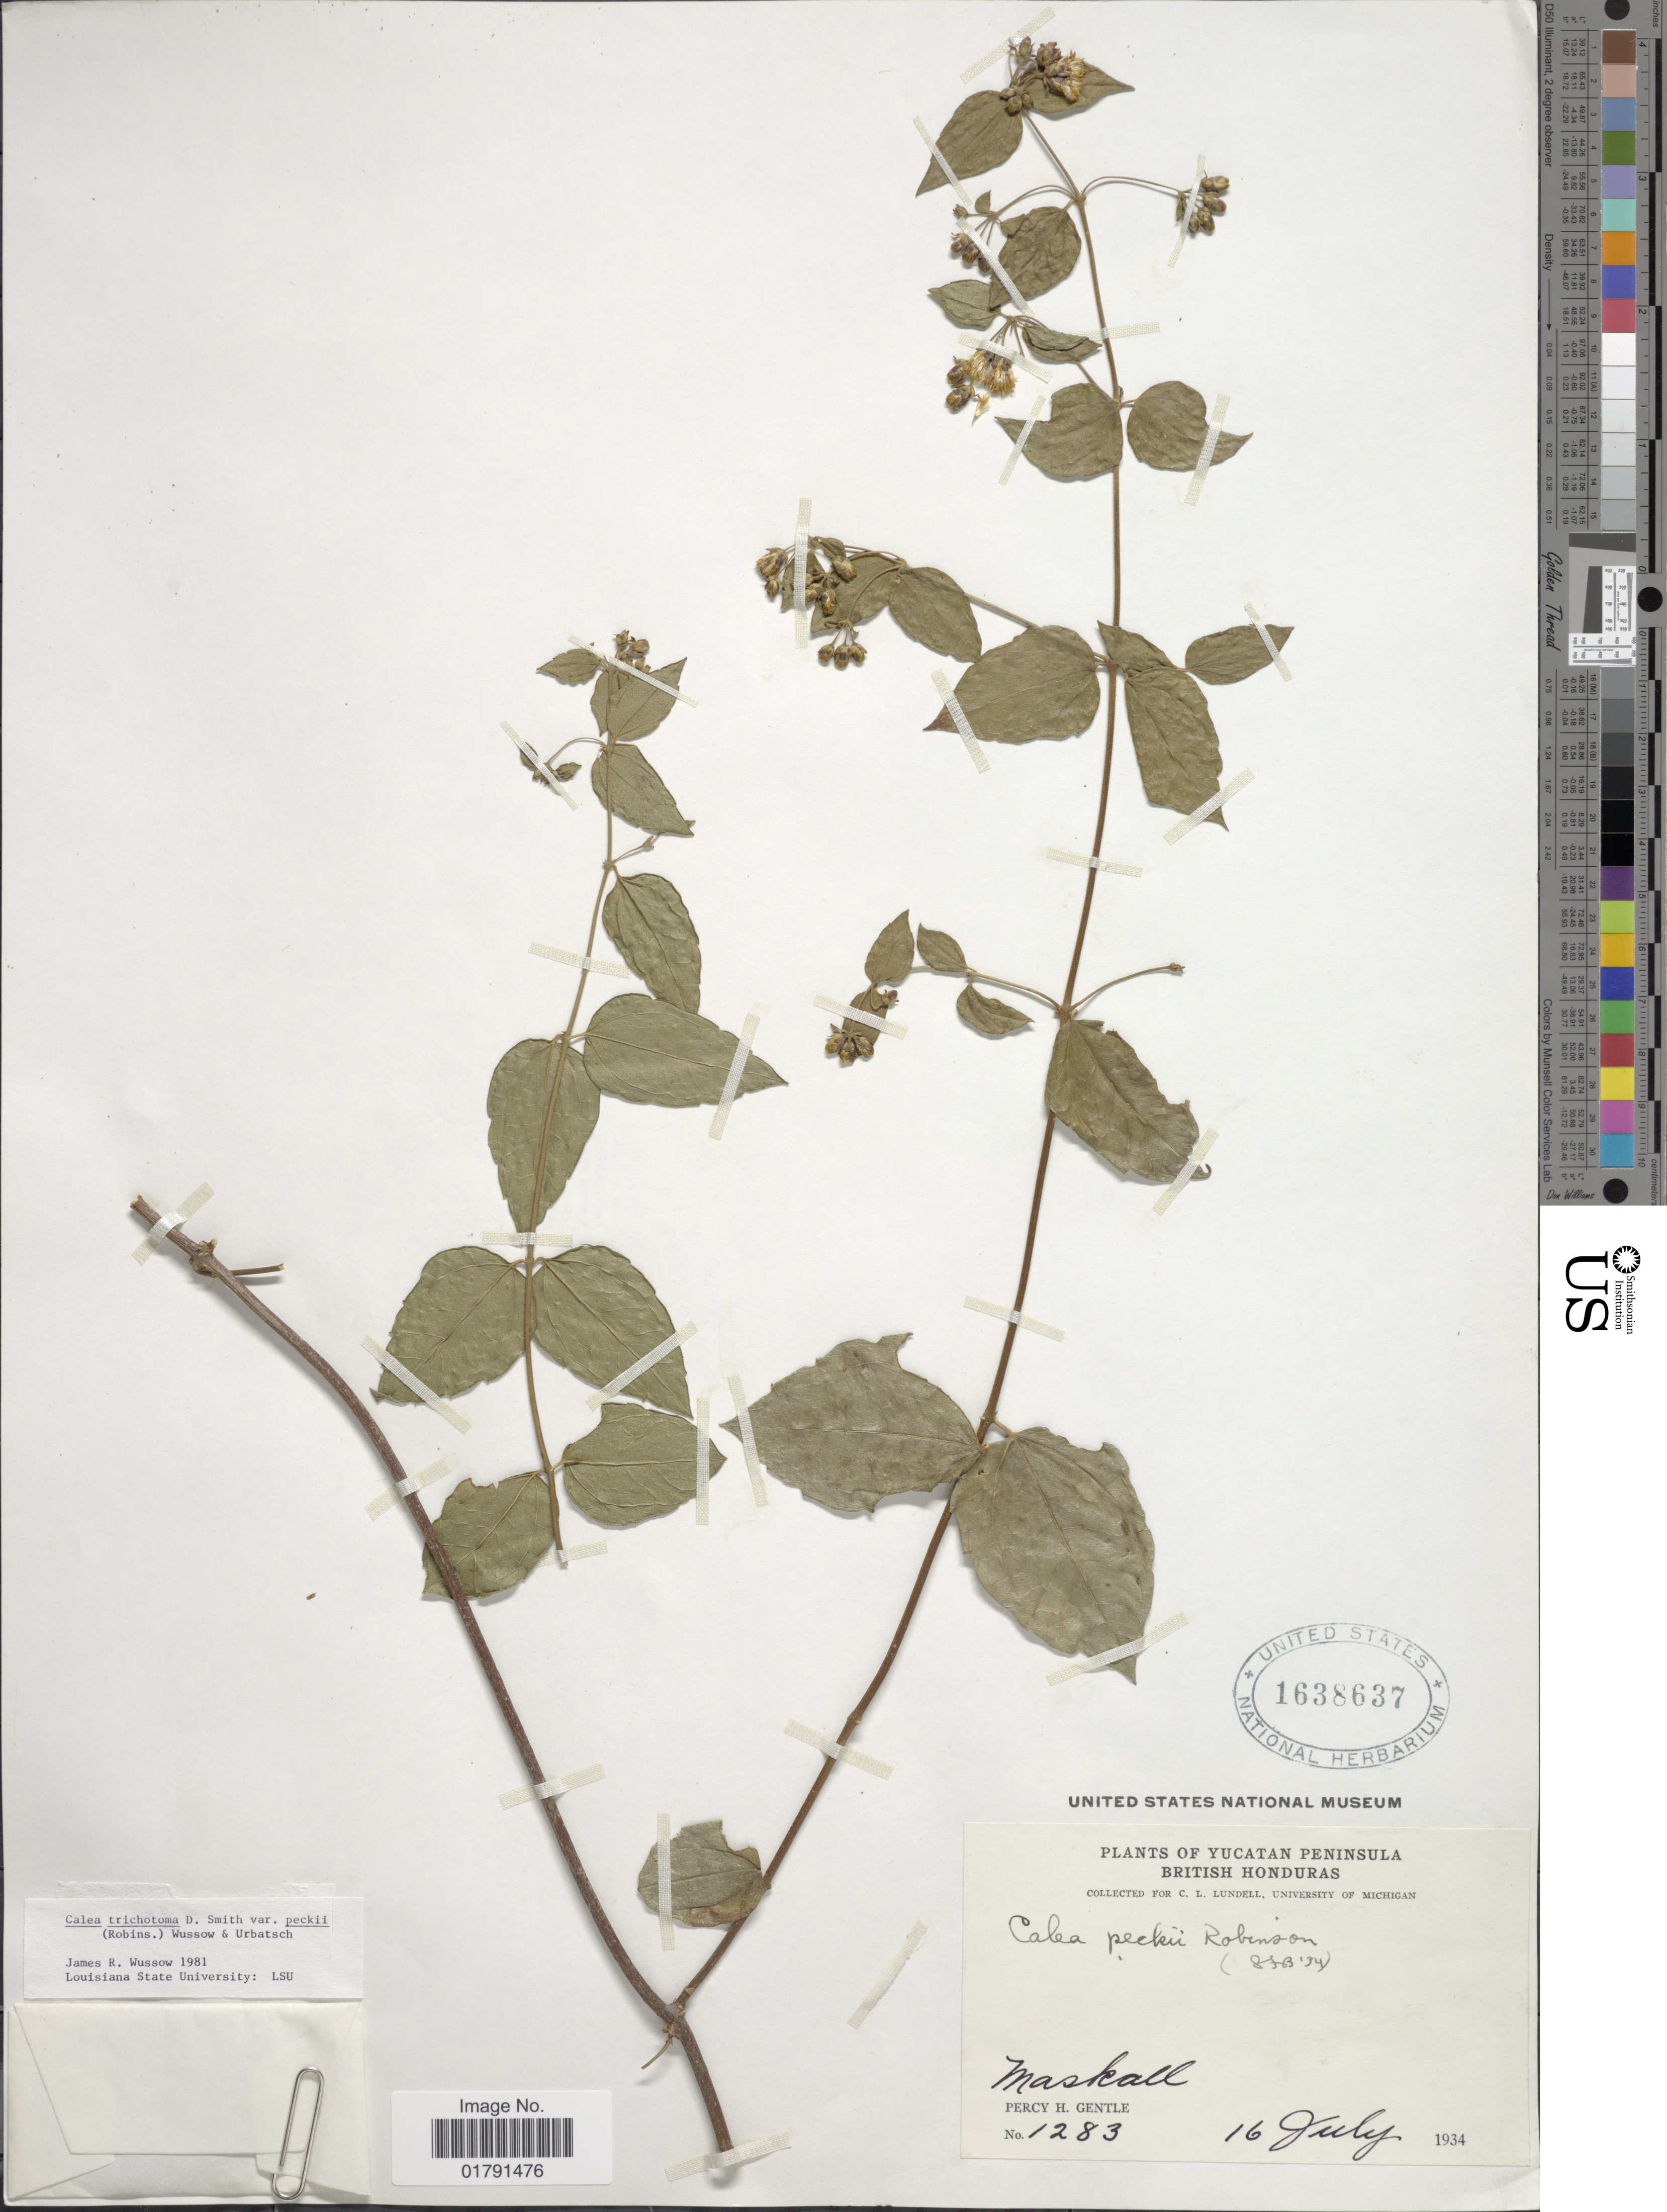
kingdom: Plantae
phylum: Tracheophyta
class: Magnoliopsida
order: Asterales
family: Asteraceae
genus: Calea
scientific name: Calea trichotoma var. peckii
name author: Wussow &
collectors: P. H. Gentle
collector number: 1283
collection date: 1934-07-16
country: Belize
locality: Yucatan Peninsula, British Honduras, Maskall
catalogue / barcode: US 1638637